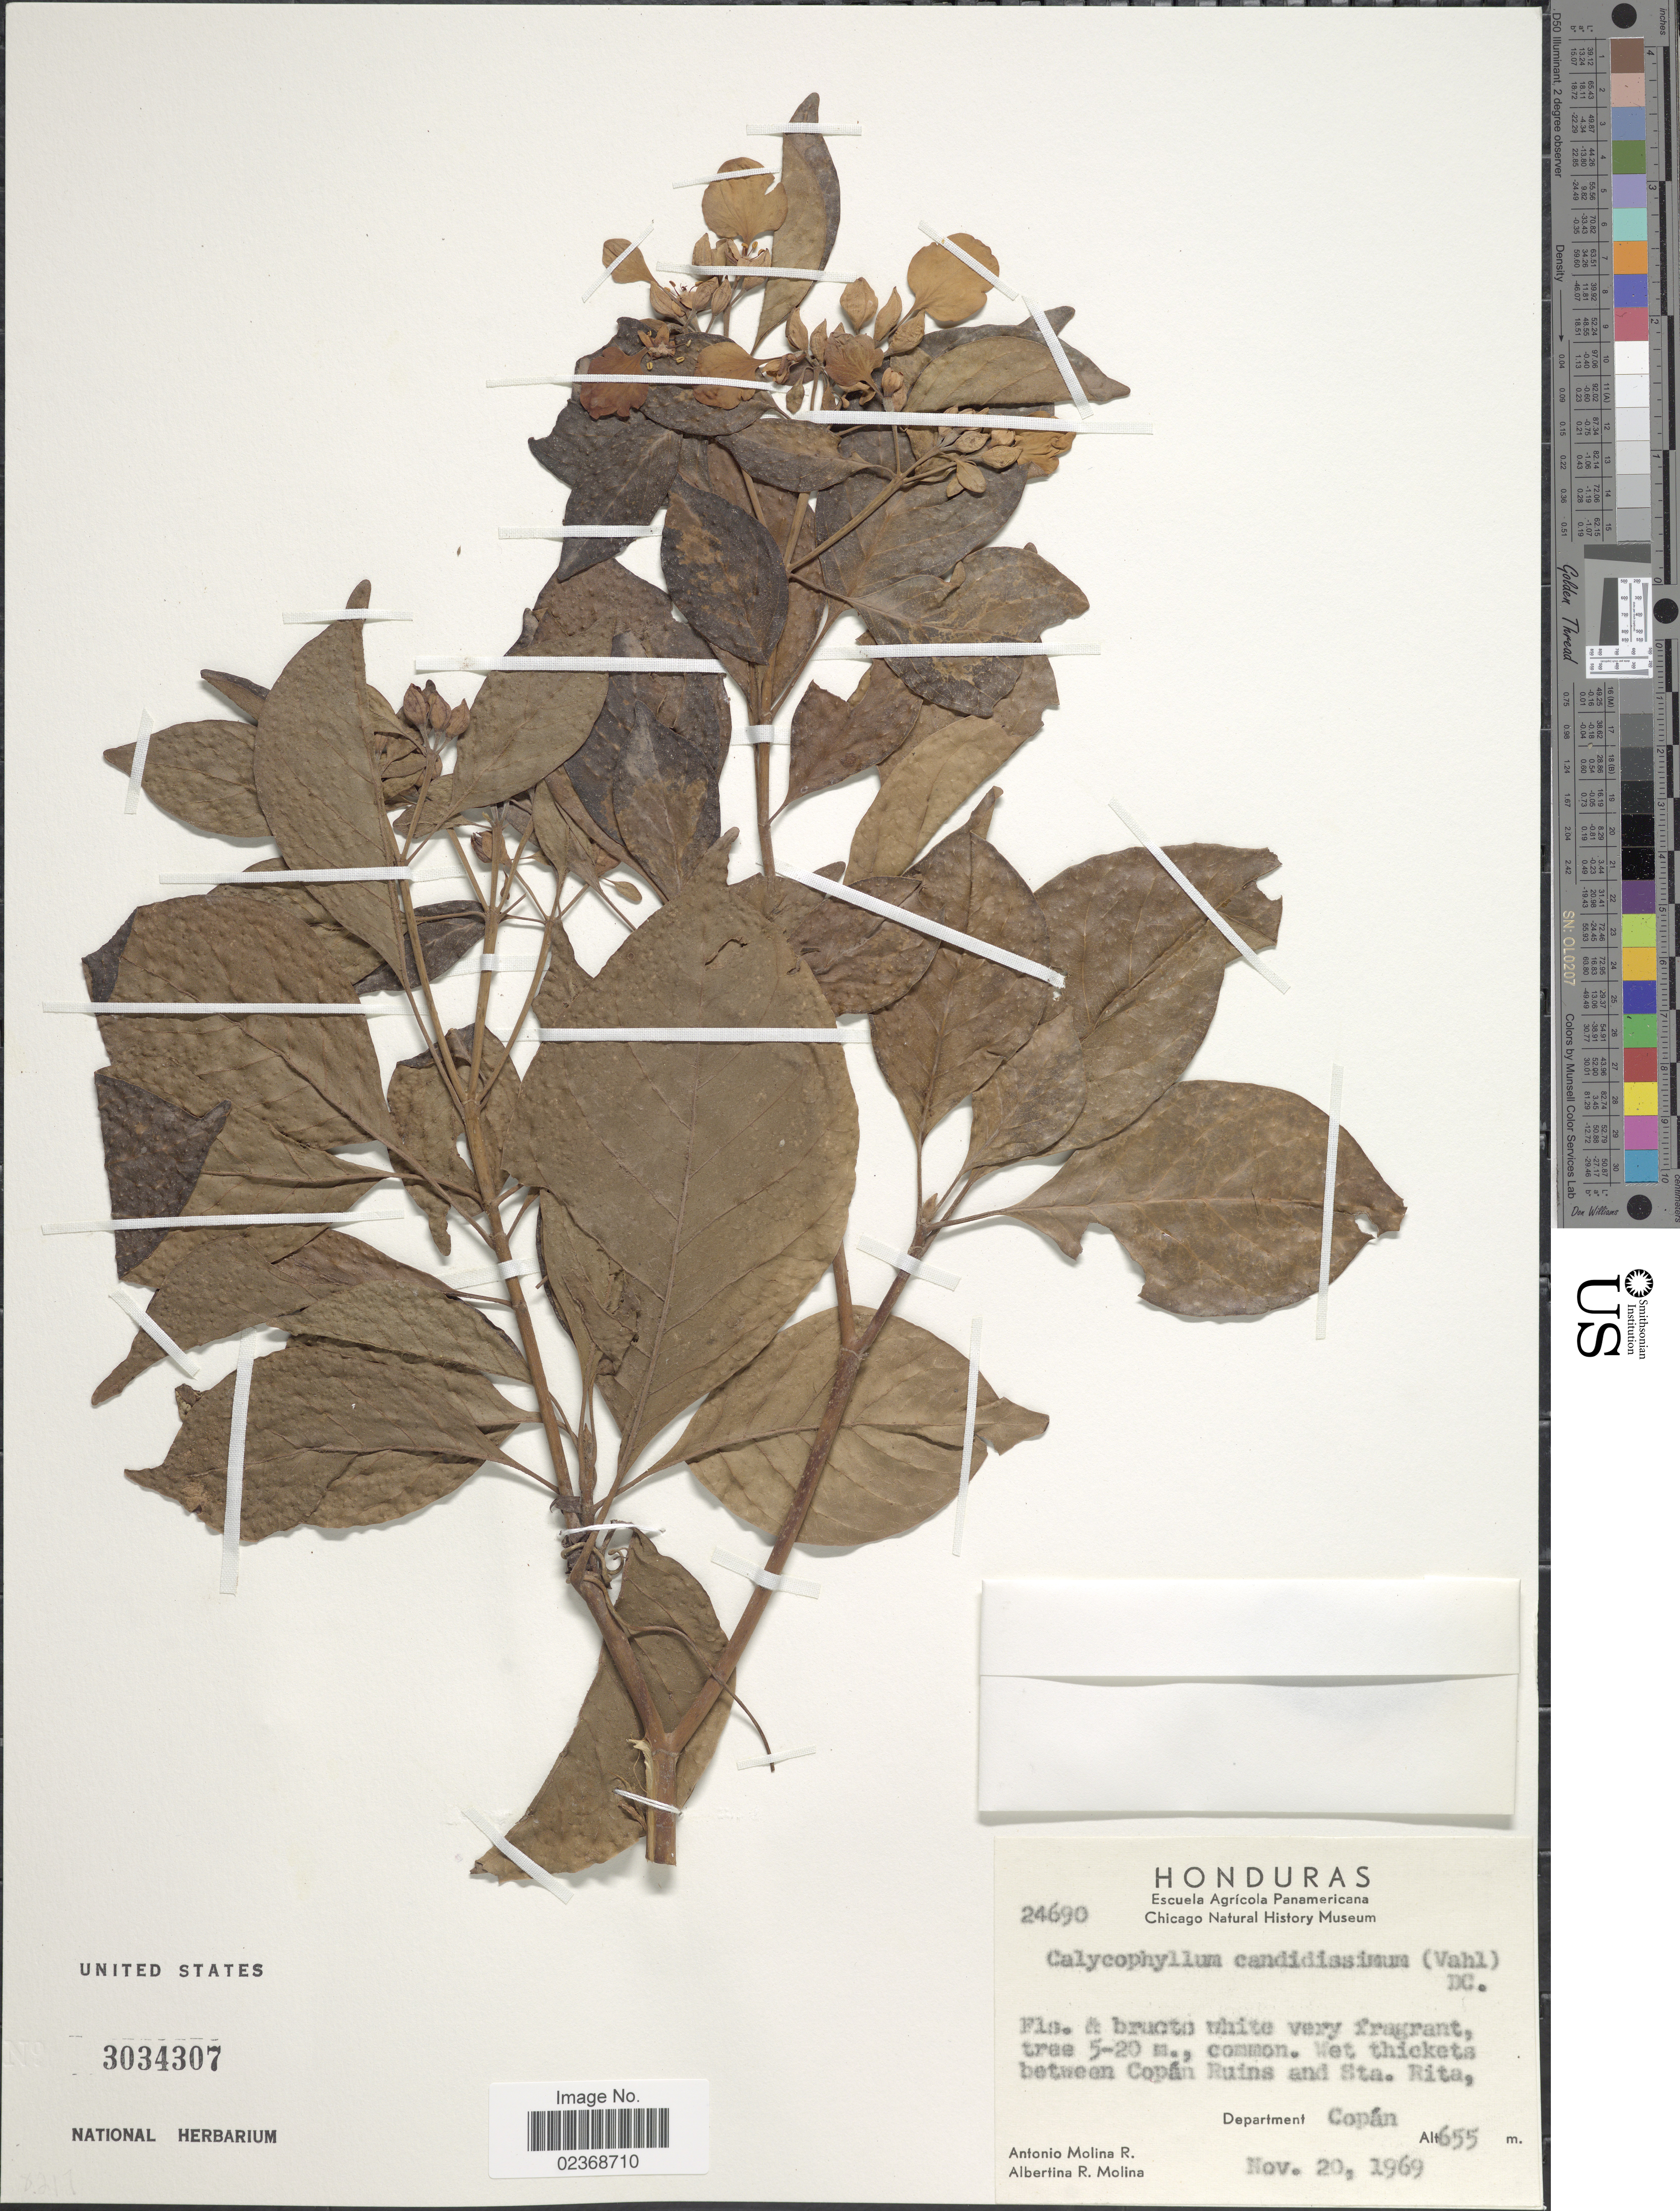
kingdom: Plantae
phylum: Tracheophyta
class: Magnoliopsida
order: Gentianales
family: Rubiaceae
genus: Calycophyllum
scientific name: Calycophyllum candidissimum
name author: (Vahl) DC.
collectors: A. Molina R. & A. R. Molina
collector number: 24690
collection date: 1969-11-20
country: Honduras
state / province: Copán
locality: Wet thickets between Copan Ruins and Sta. Rita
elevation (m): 655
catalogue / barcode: US 3034307